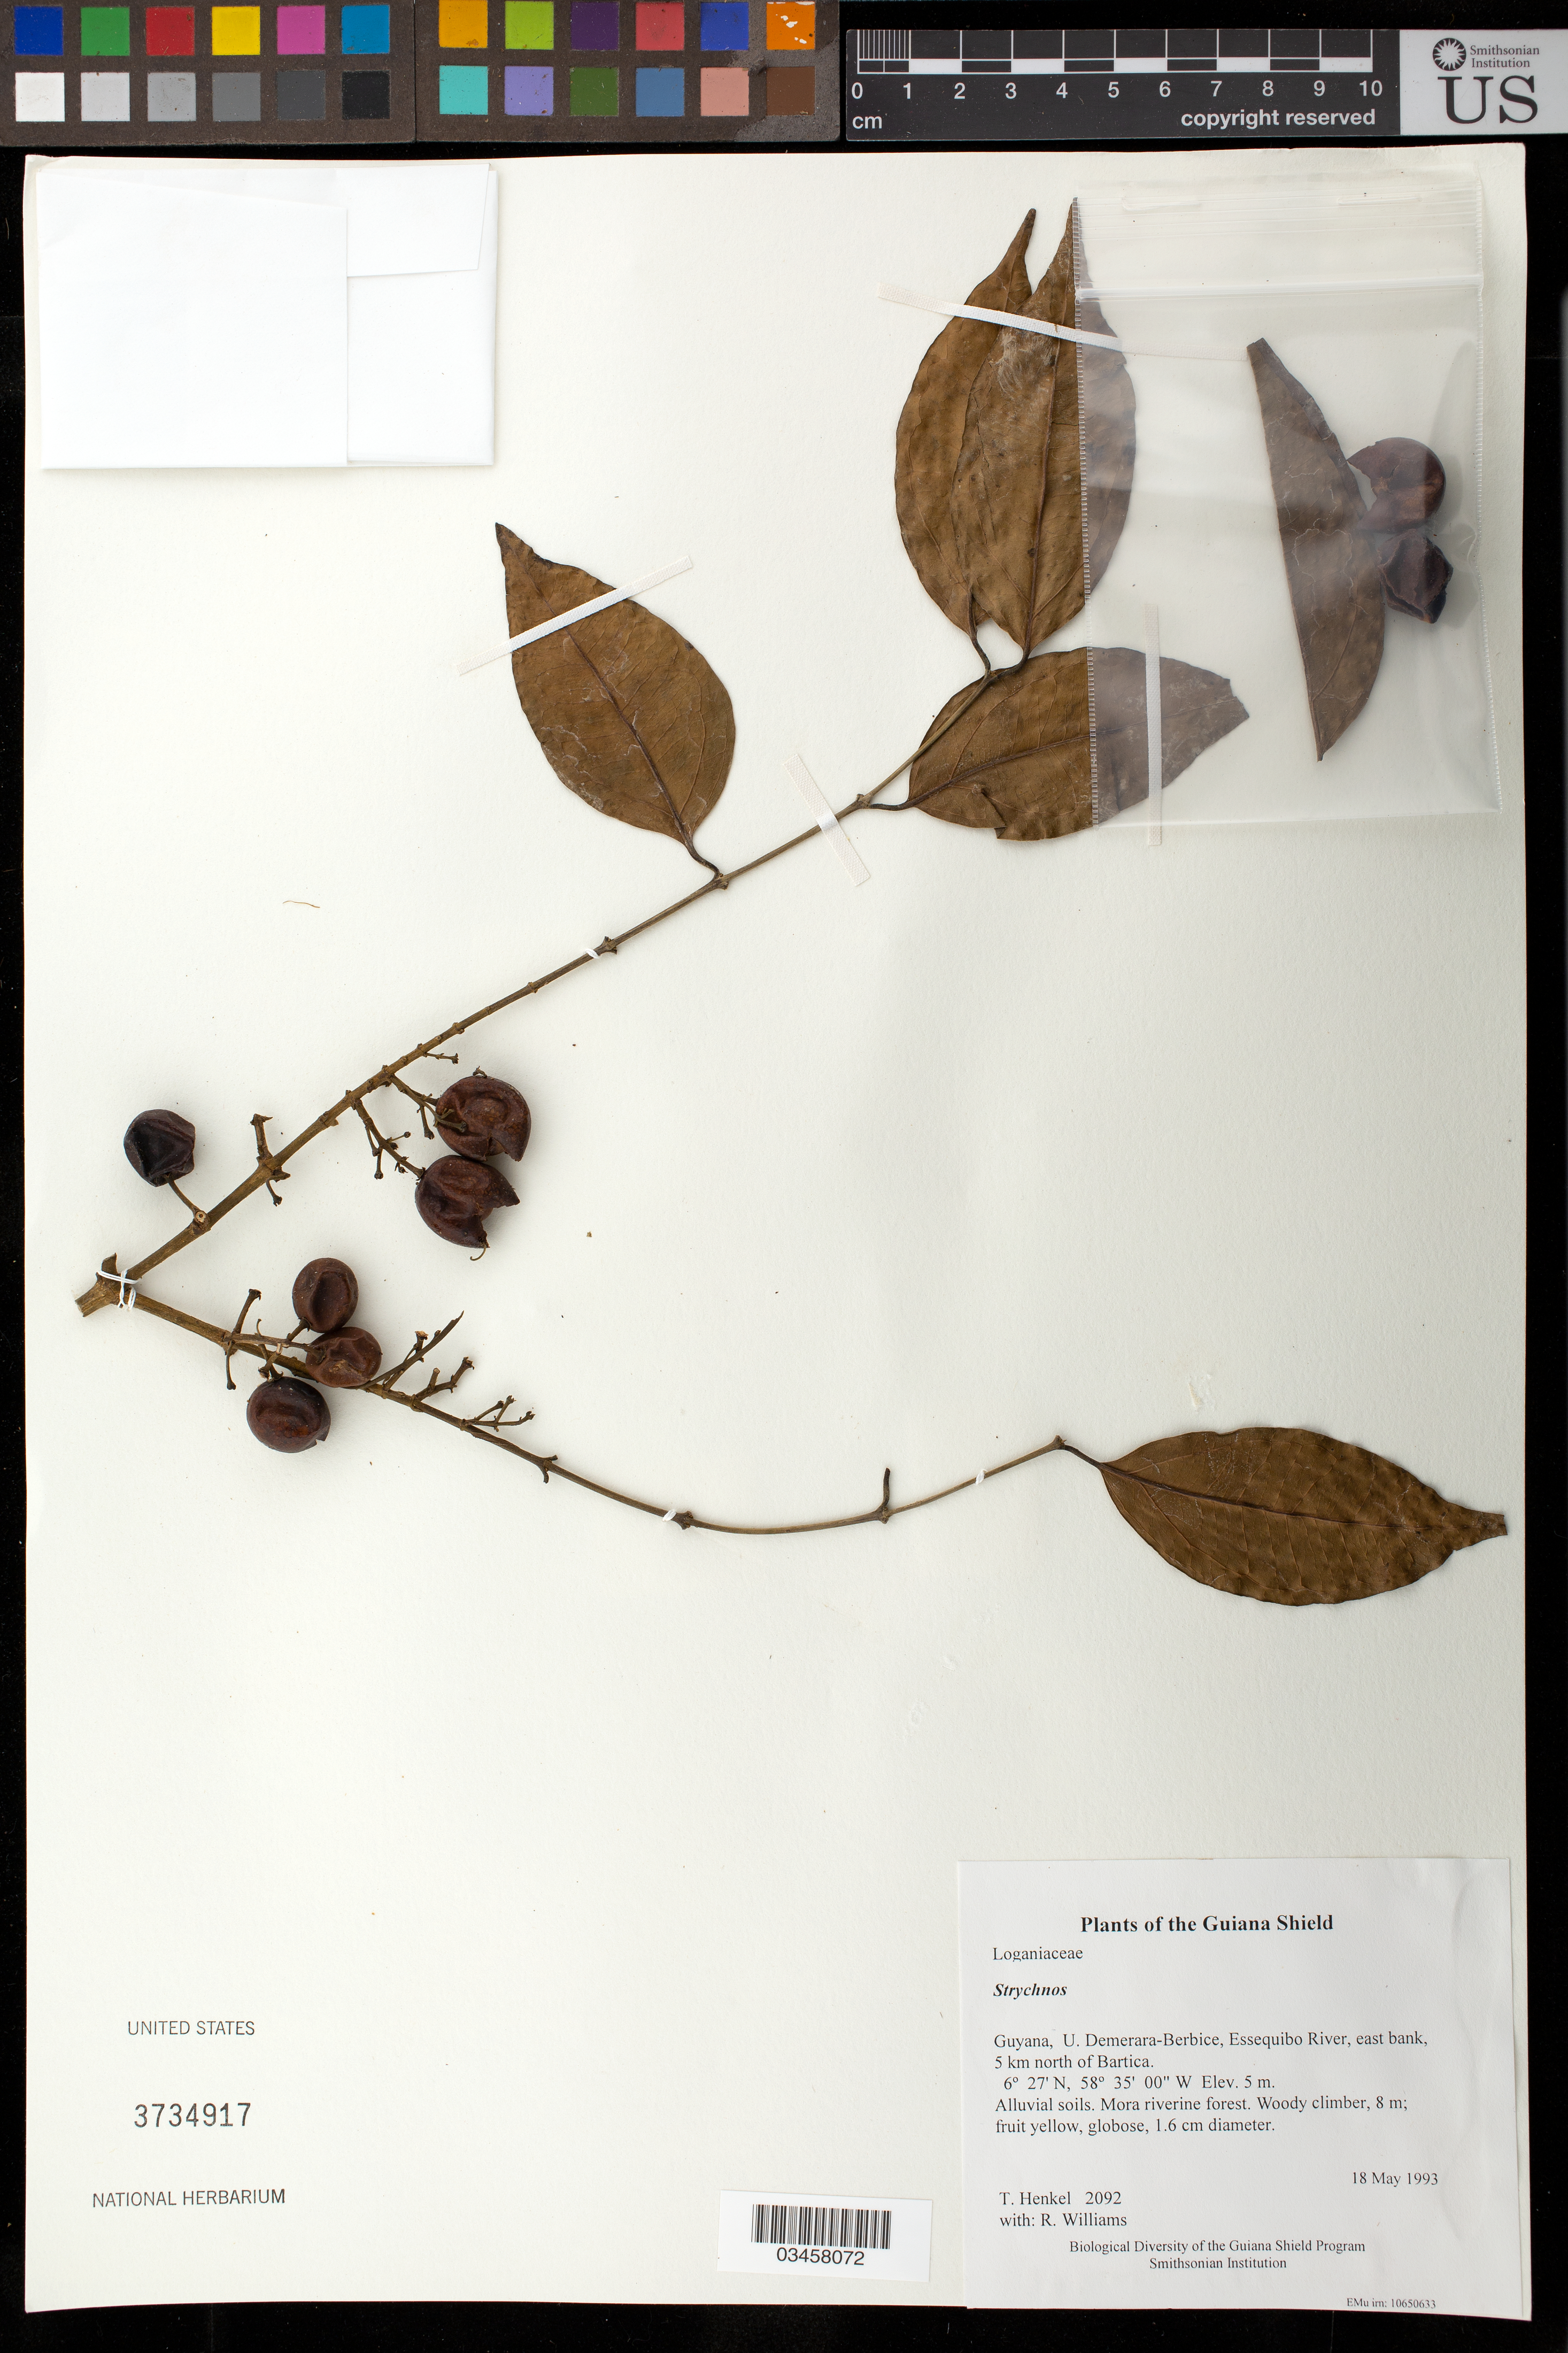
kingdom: Plantae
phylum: Tracheophyta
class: Magnoliopsida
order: Gentianales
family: Loganiaceae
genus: Strychnos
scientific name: Strychnos sp.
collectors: T. Henkel & R. Williams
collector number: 2092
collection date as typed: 18 May 1993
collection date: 1993-05-18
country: Guyana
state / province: U. Demerara-Berbice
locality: Essequibo River, east bank, 5 km north of Bartica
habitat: Alluvial soils. Mora riverine forest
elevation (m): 5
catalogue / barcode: US 3734917